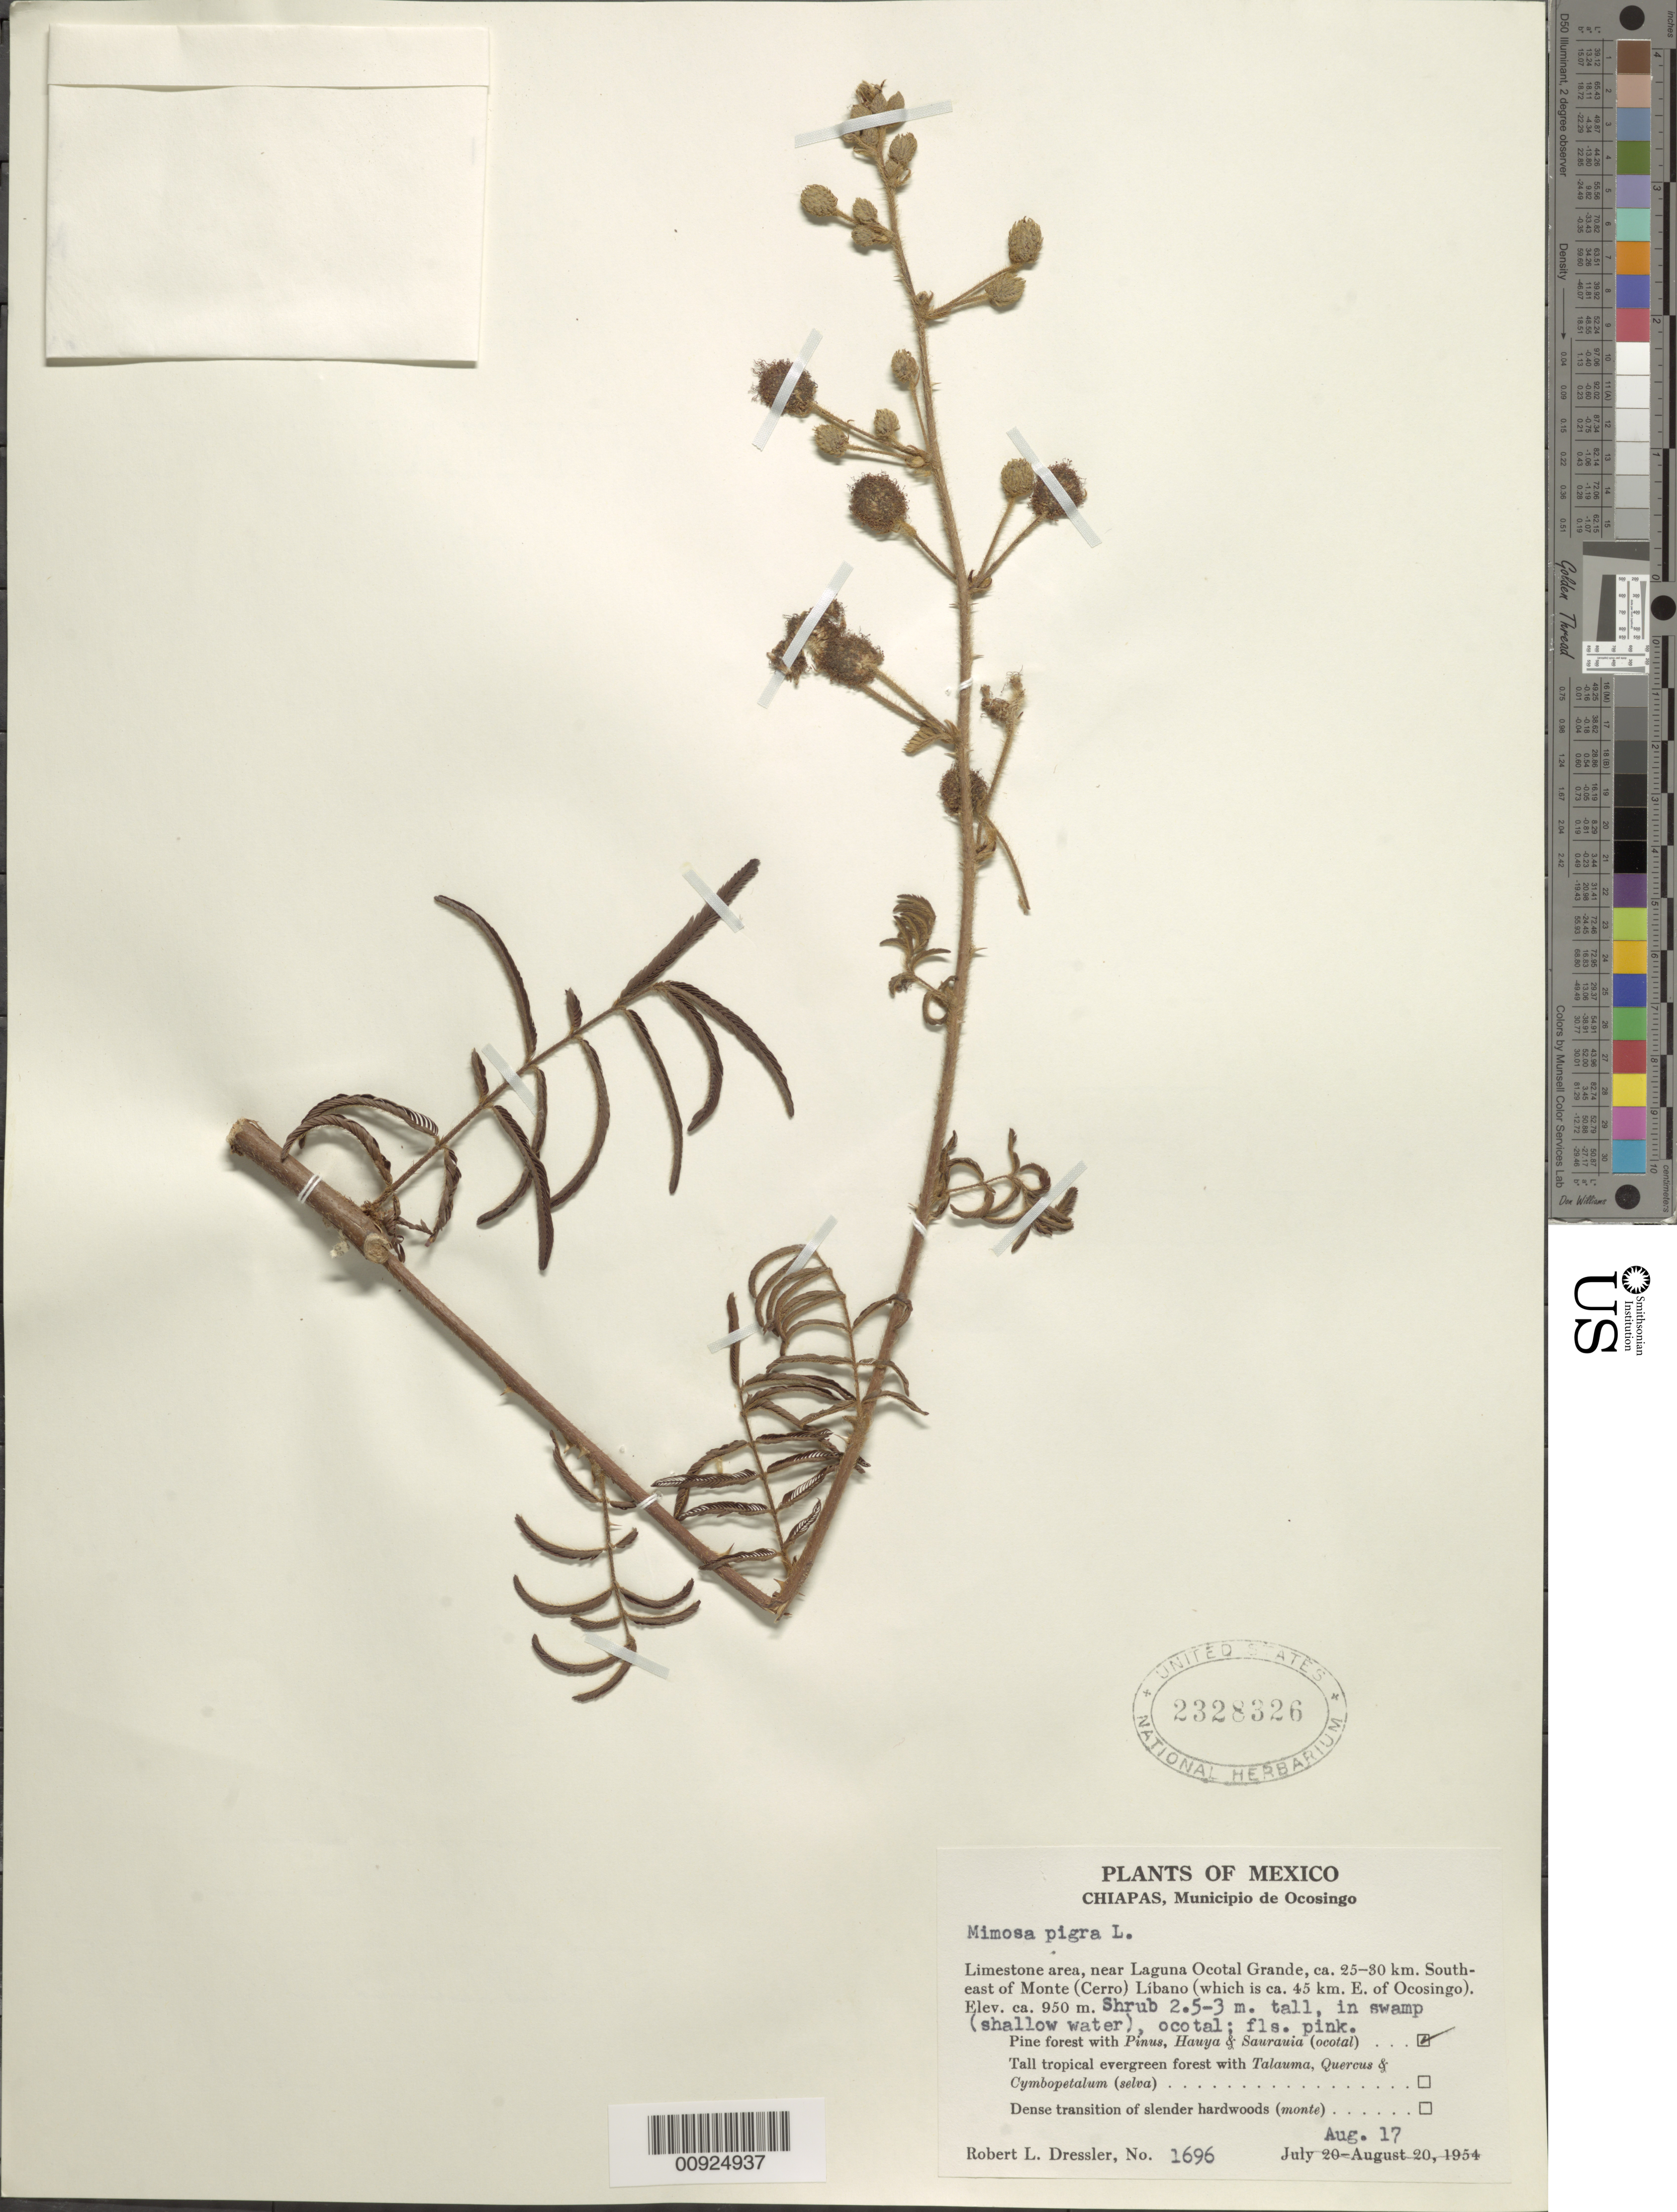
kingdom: Plantae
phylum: Tracheophyta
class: Magnoliopsida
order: Fabales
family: Fabaceae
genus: Mimosa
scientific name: Mimosa pigra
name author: L.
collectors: R. Dressler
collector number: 1696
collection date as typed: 17 Aug 1954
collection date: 1954-08-17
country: Mexico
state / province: Chiapas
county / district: Ocosingo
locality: Limestone area near Laguna Ocotal Grande, ca. 25-30 km. South-east of Monte (Cerro) Líbano (which is ca. 45 km. E of Ocosingo). Municipio de Ocosingo, Chiapas.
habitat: In swamp (shallow water), ocotal. Pine forest with Pinus, Hauya & Saurauia (ocotal).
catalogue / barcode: US 2328326